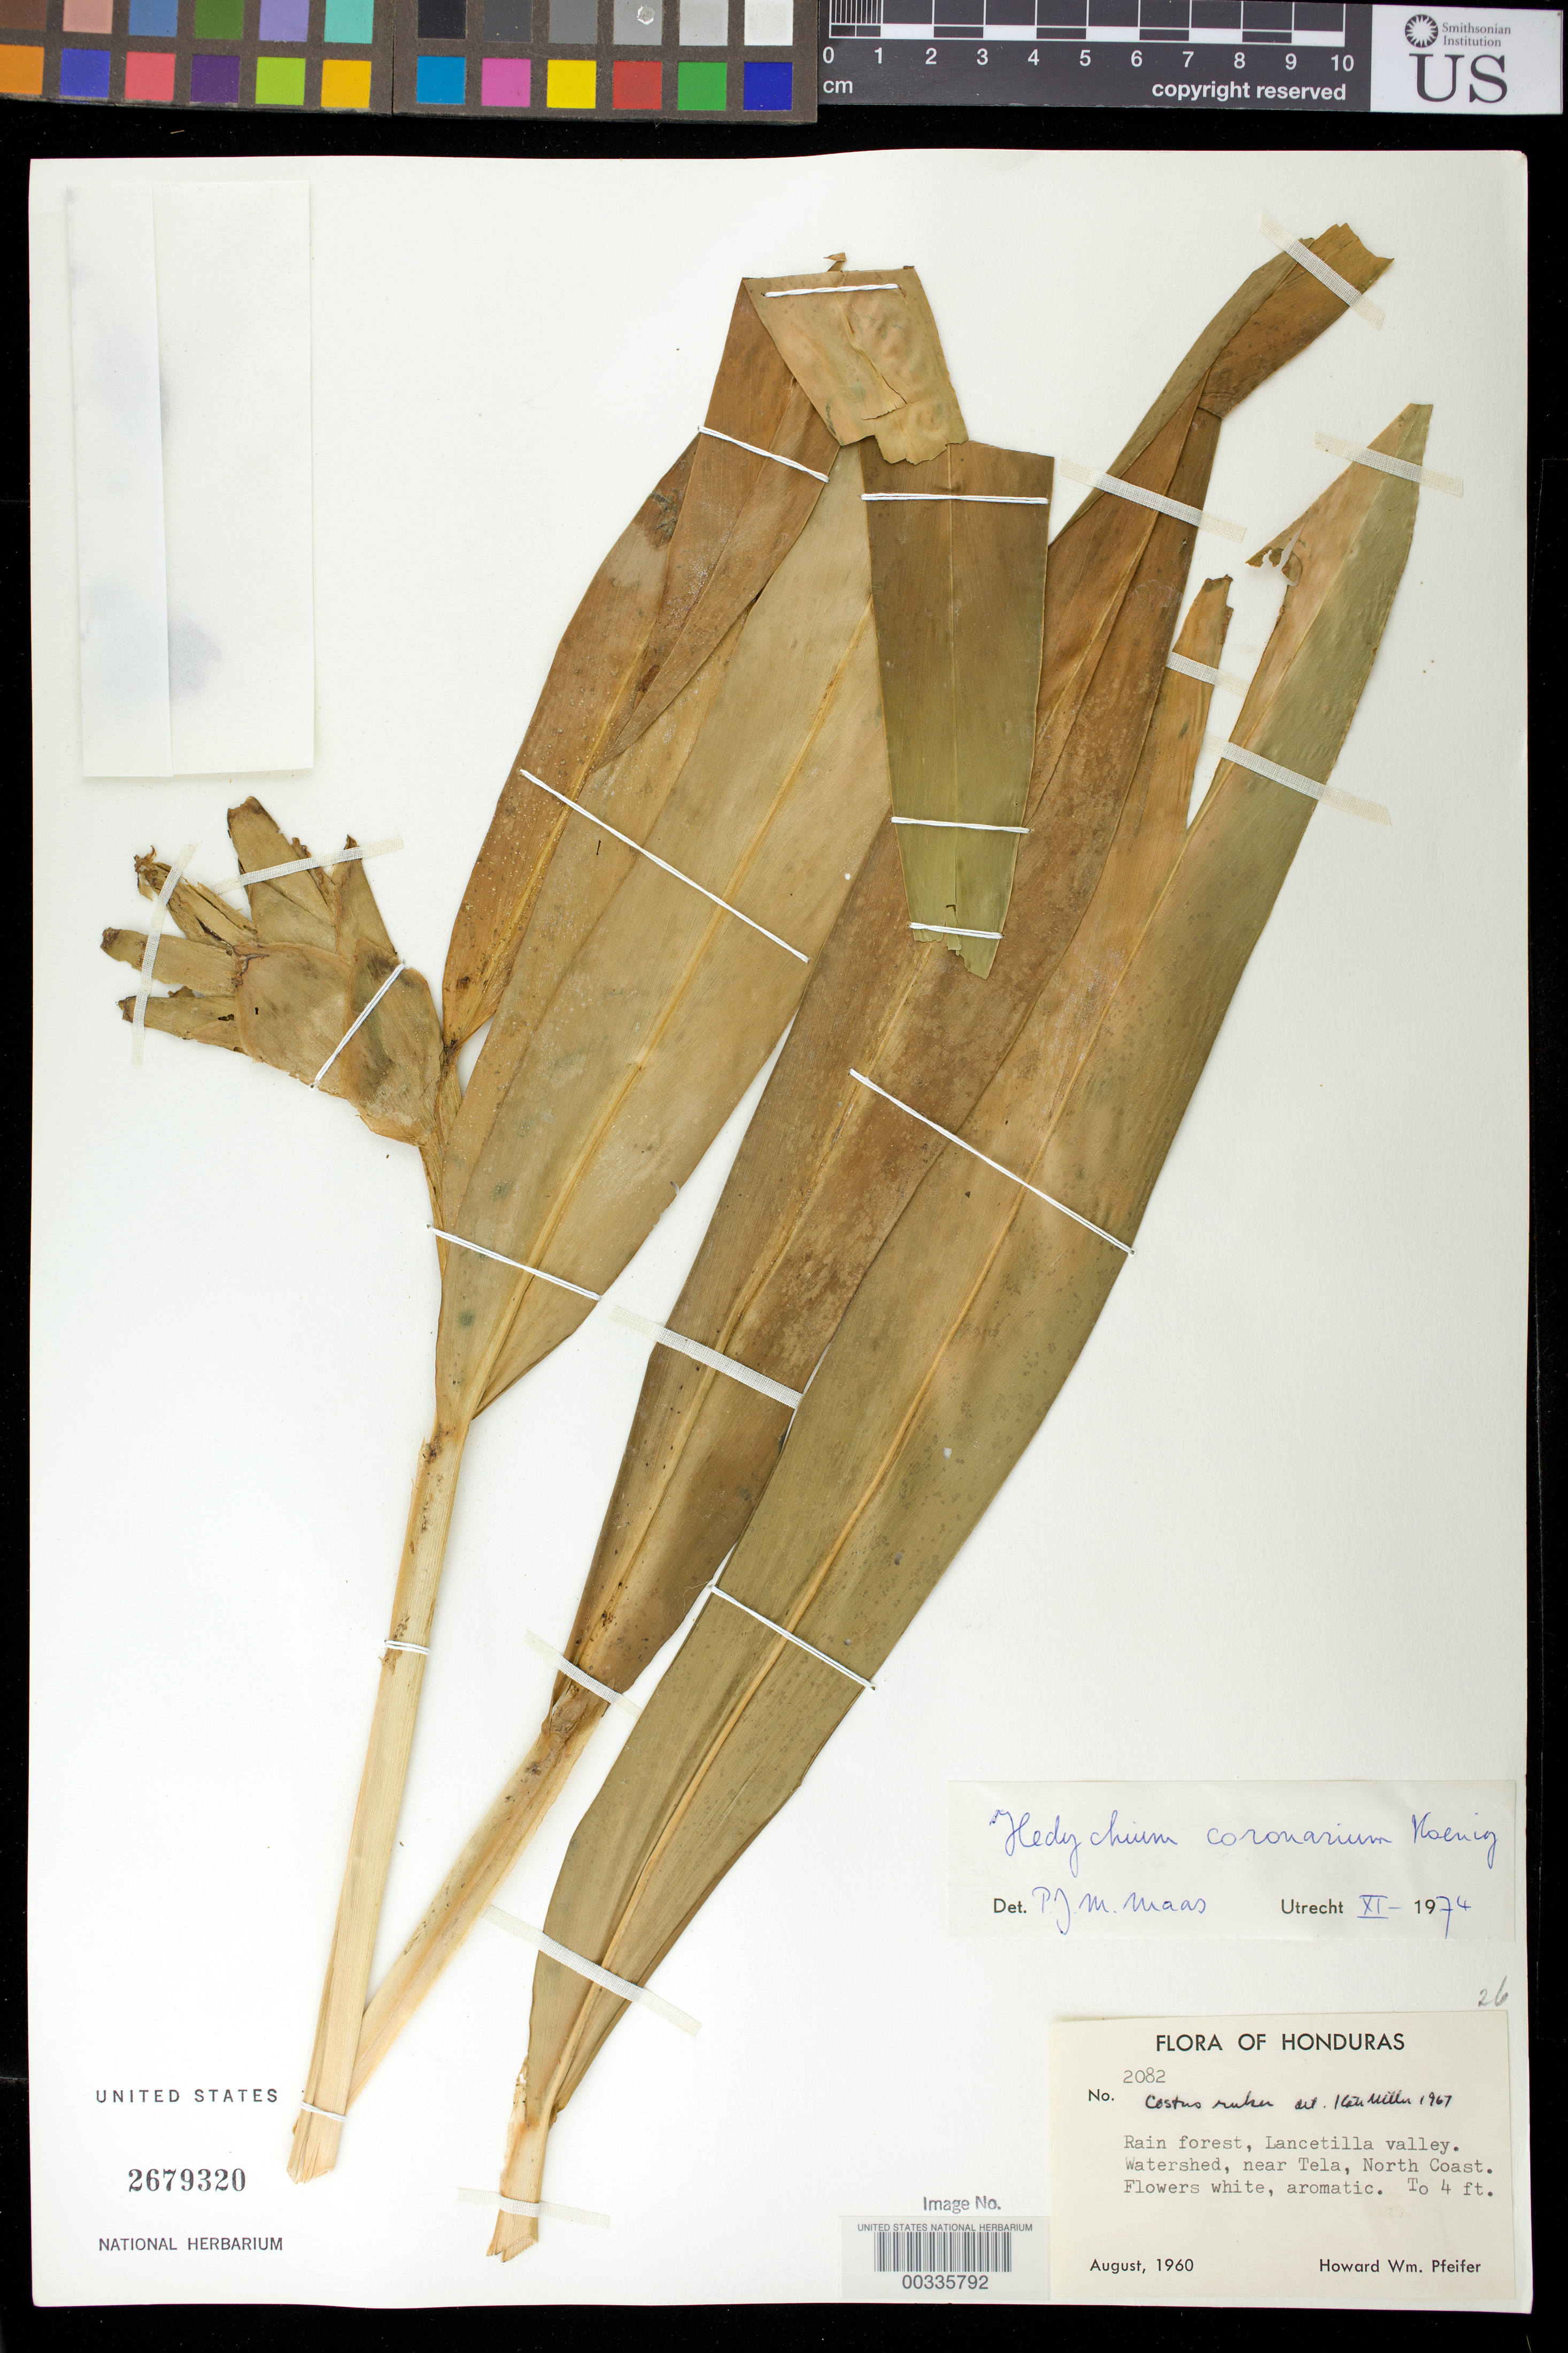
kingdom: Plantae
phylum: Tracheophyta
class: Liliopsida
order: Zingiberales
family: Zingiberaceae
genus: Hedychium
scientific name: Hedychium coronarium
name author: J. Koenig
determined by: Maas, Paul J. M.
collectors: H. W. Pfeifer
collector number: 2082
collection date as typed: Aug 1960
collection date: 1960-08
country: Honduras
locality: Lancetilla Valley, watershed, near Tela, north coast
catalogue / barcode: US 2679320